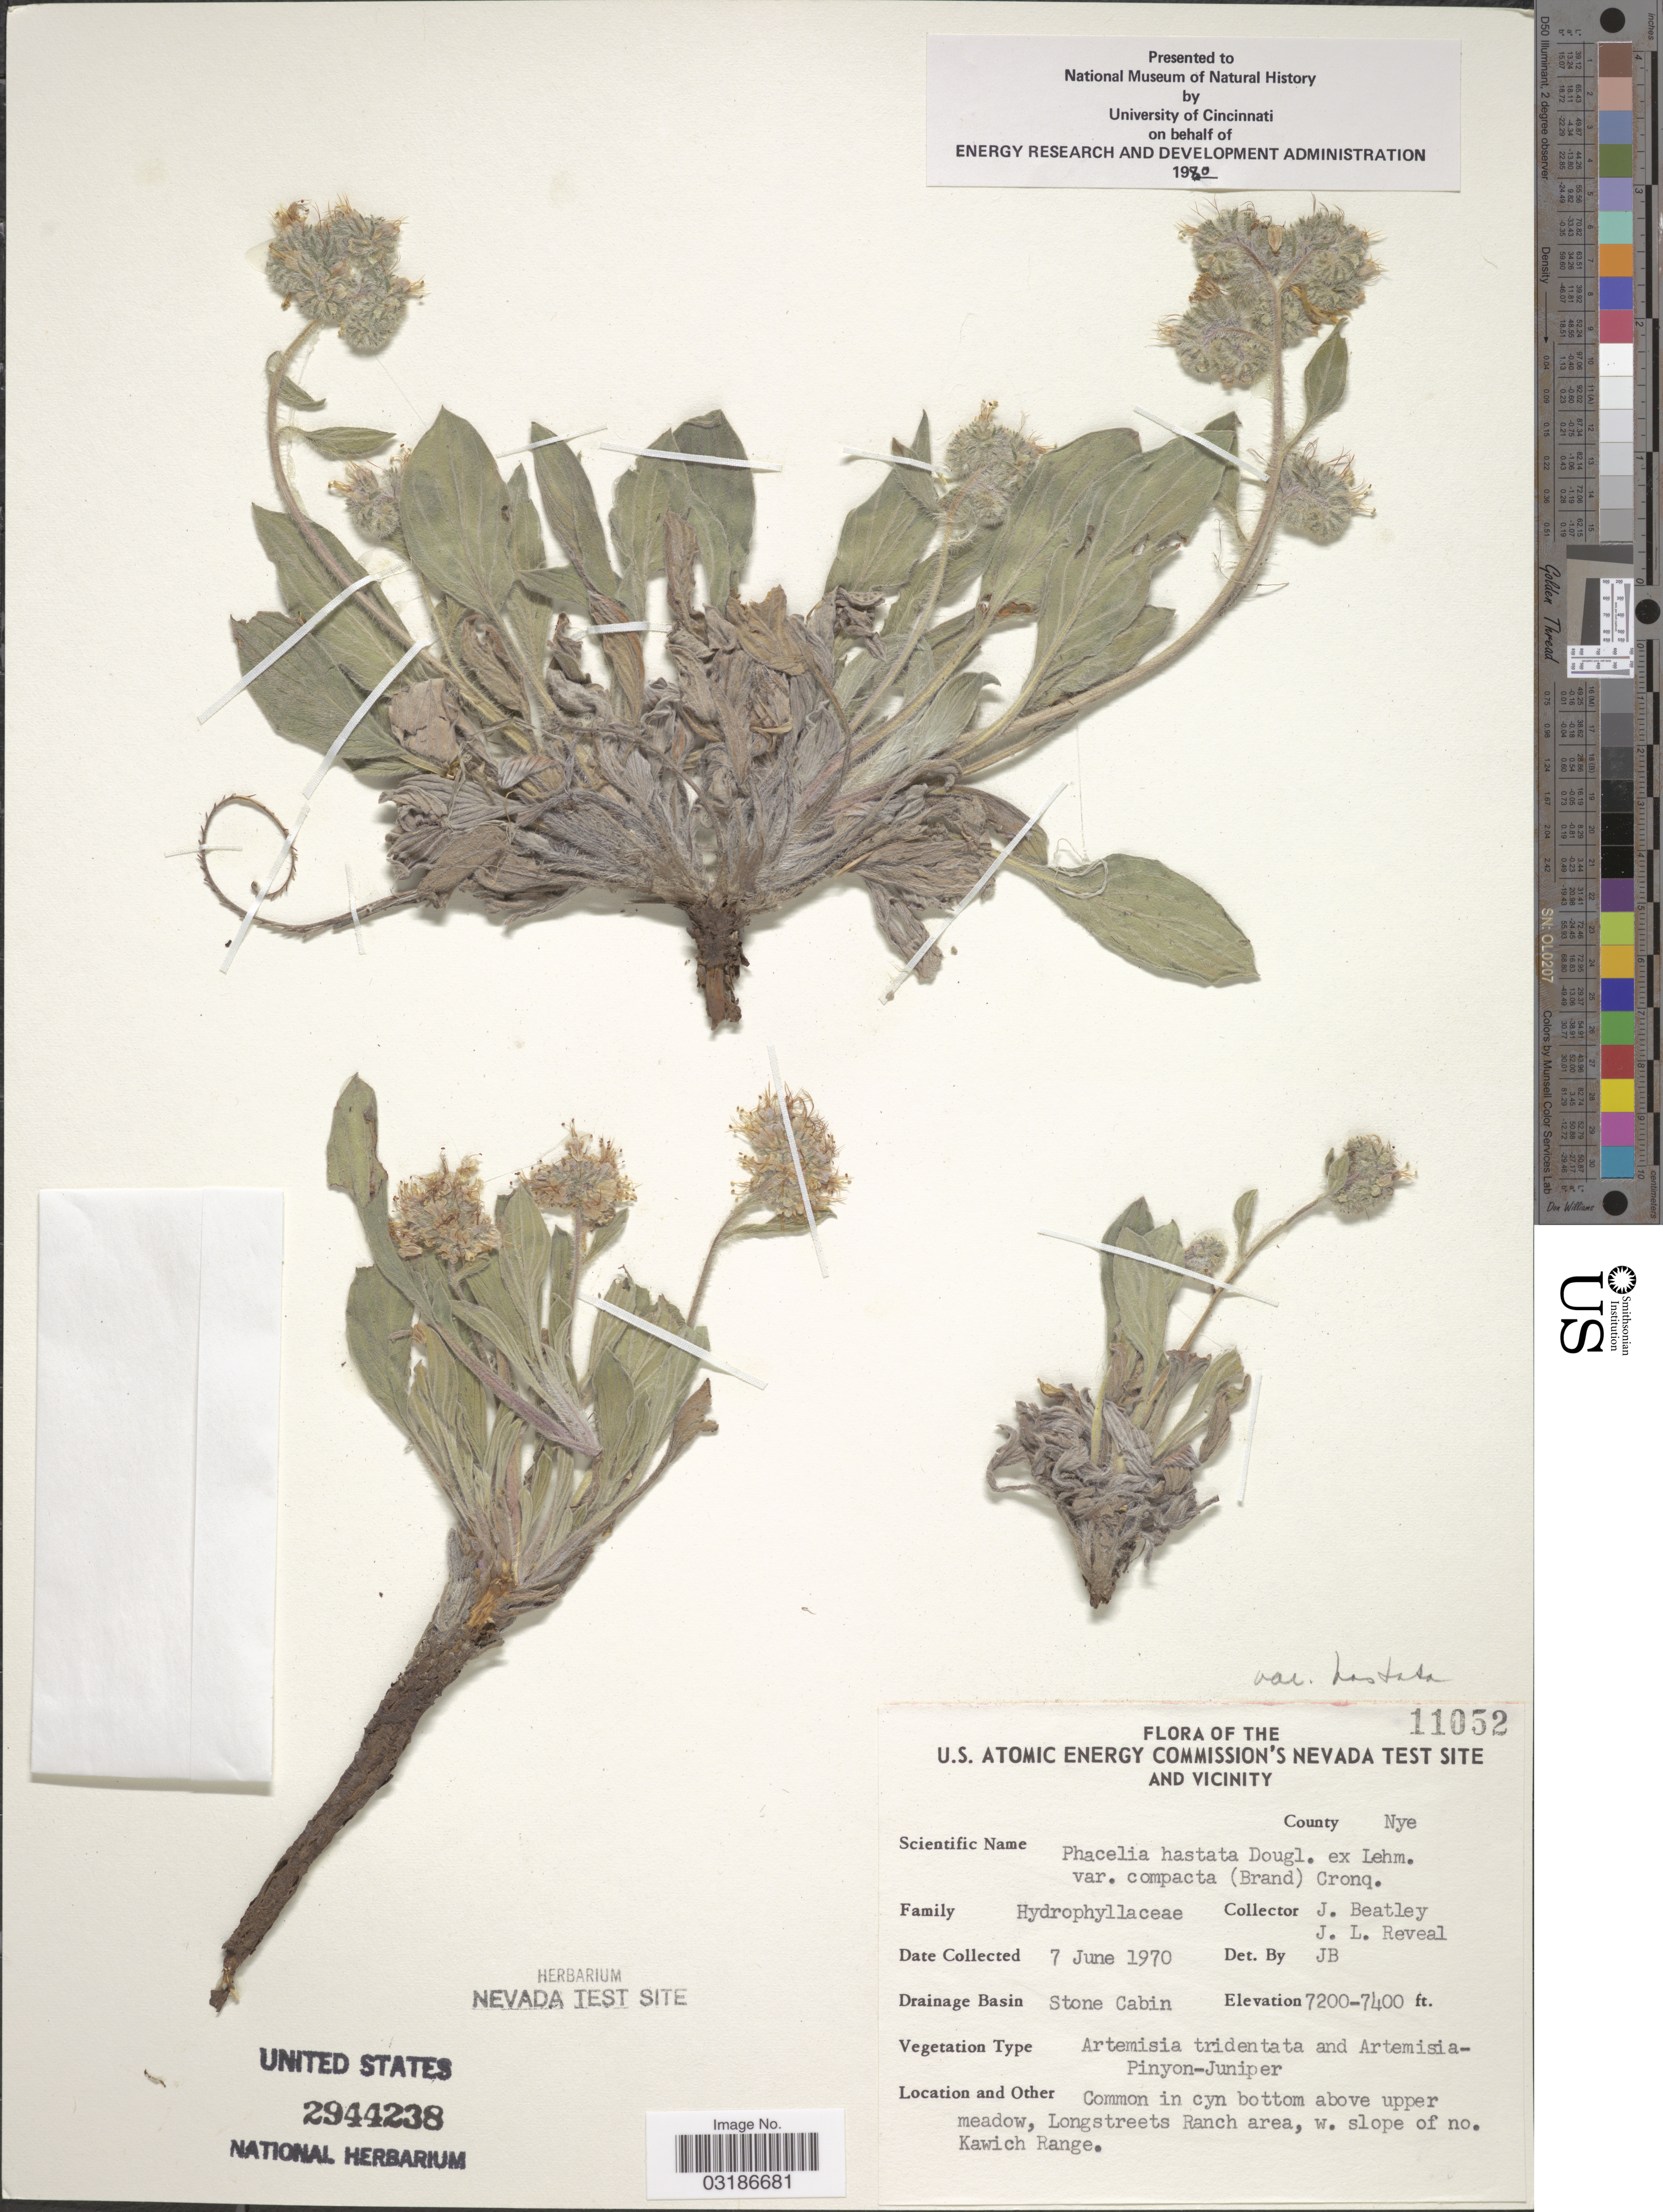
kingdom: Plantae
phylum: Tracheophyta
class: Magnoliopsida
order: Boraginales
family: Hydrophyllaceae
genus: Phacelia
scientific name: Phacelia hastata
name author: Douglas ex Lehm.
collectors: J. C. Beatley & J. L. Reveal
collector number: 11052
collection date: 1970-06-07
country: United States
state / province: Nevada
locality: U.S. Atomic Energy Commission's Nevada Test Site and Vicinity. County Nye. Drainage Basin Stone Cabin. Common in cyn bottom above upper meadow, Longstreets Ranch area, w. slope of no. Kawich Range.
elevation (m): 2195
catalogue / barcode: US 2944238